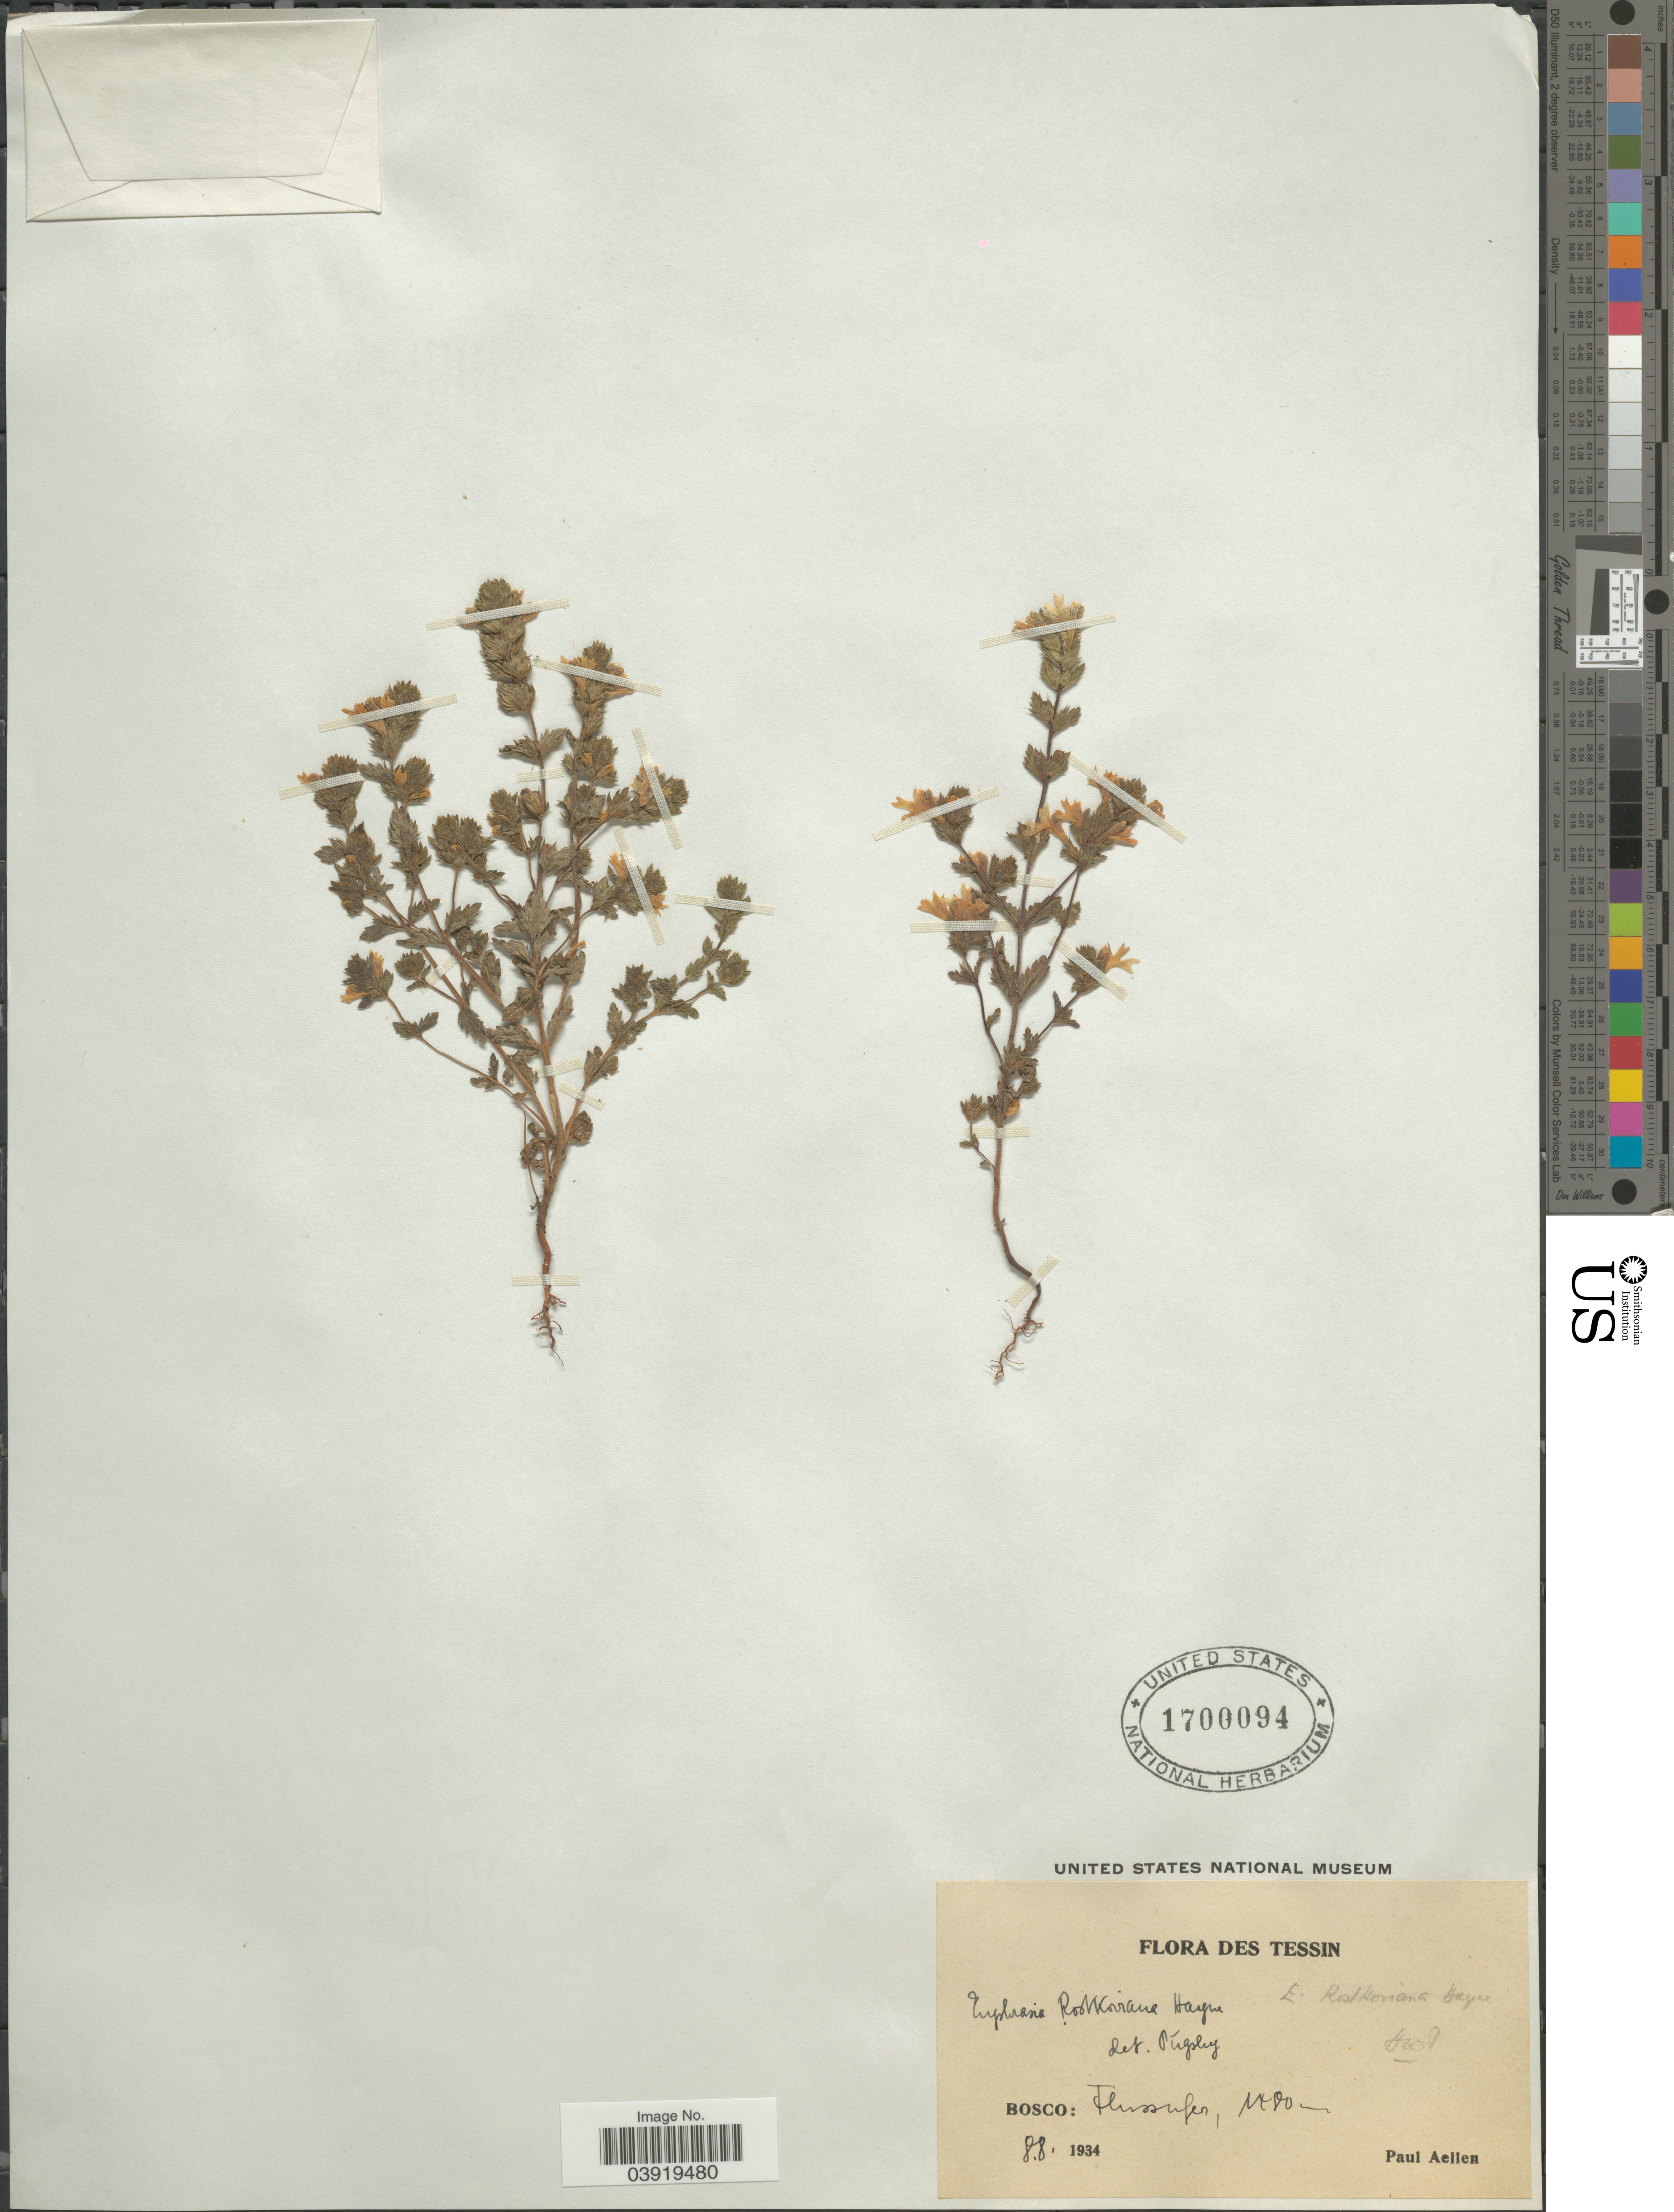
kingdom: Plantae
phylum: Tracheophyta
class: Magnoliopsida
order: Lamiales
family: Orobanchaceae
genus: Euphrasia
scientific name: Euphrasia rostkoviana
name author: Hayne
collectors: P. Aellen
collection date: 1934-08-08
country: Switzerland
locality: Tessin. Bosco: Flussufer.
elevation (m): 1480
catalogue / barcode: US 1700094